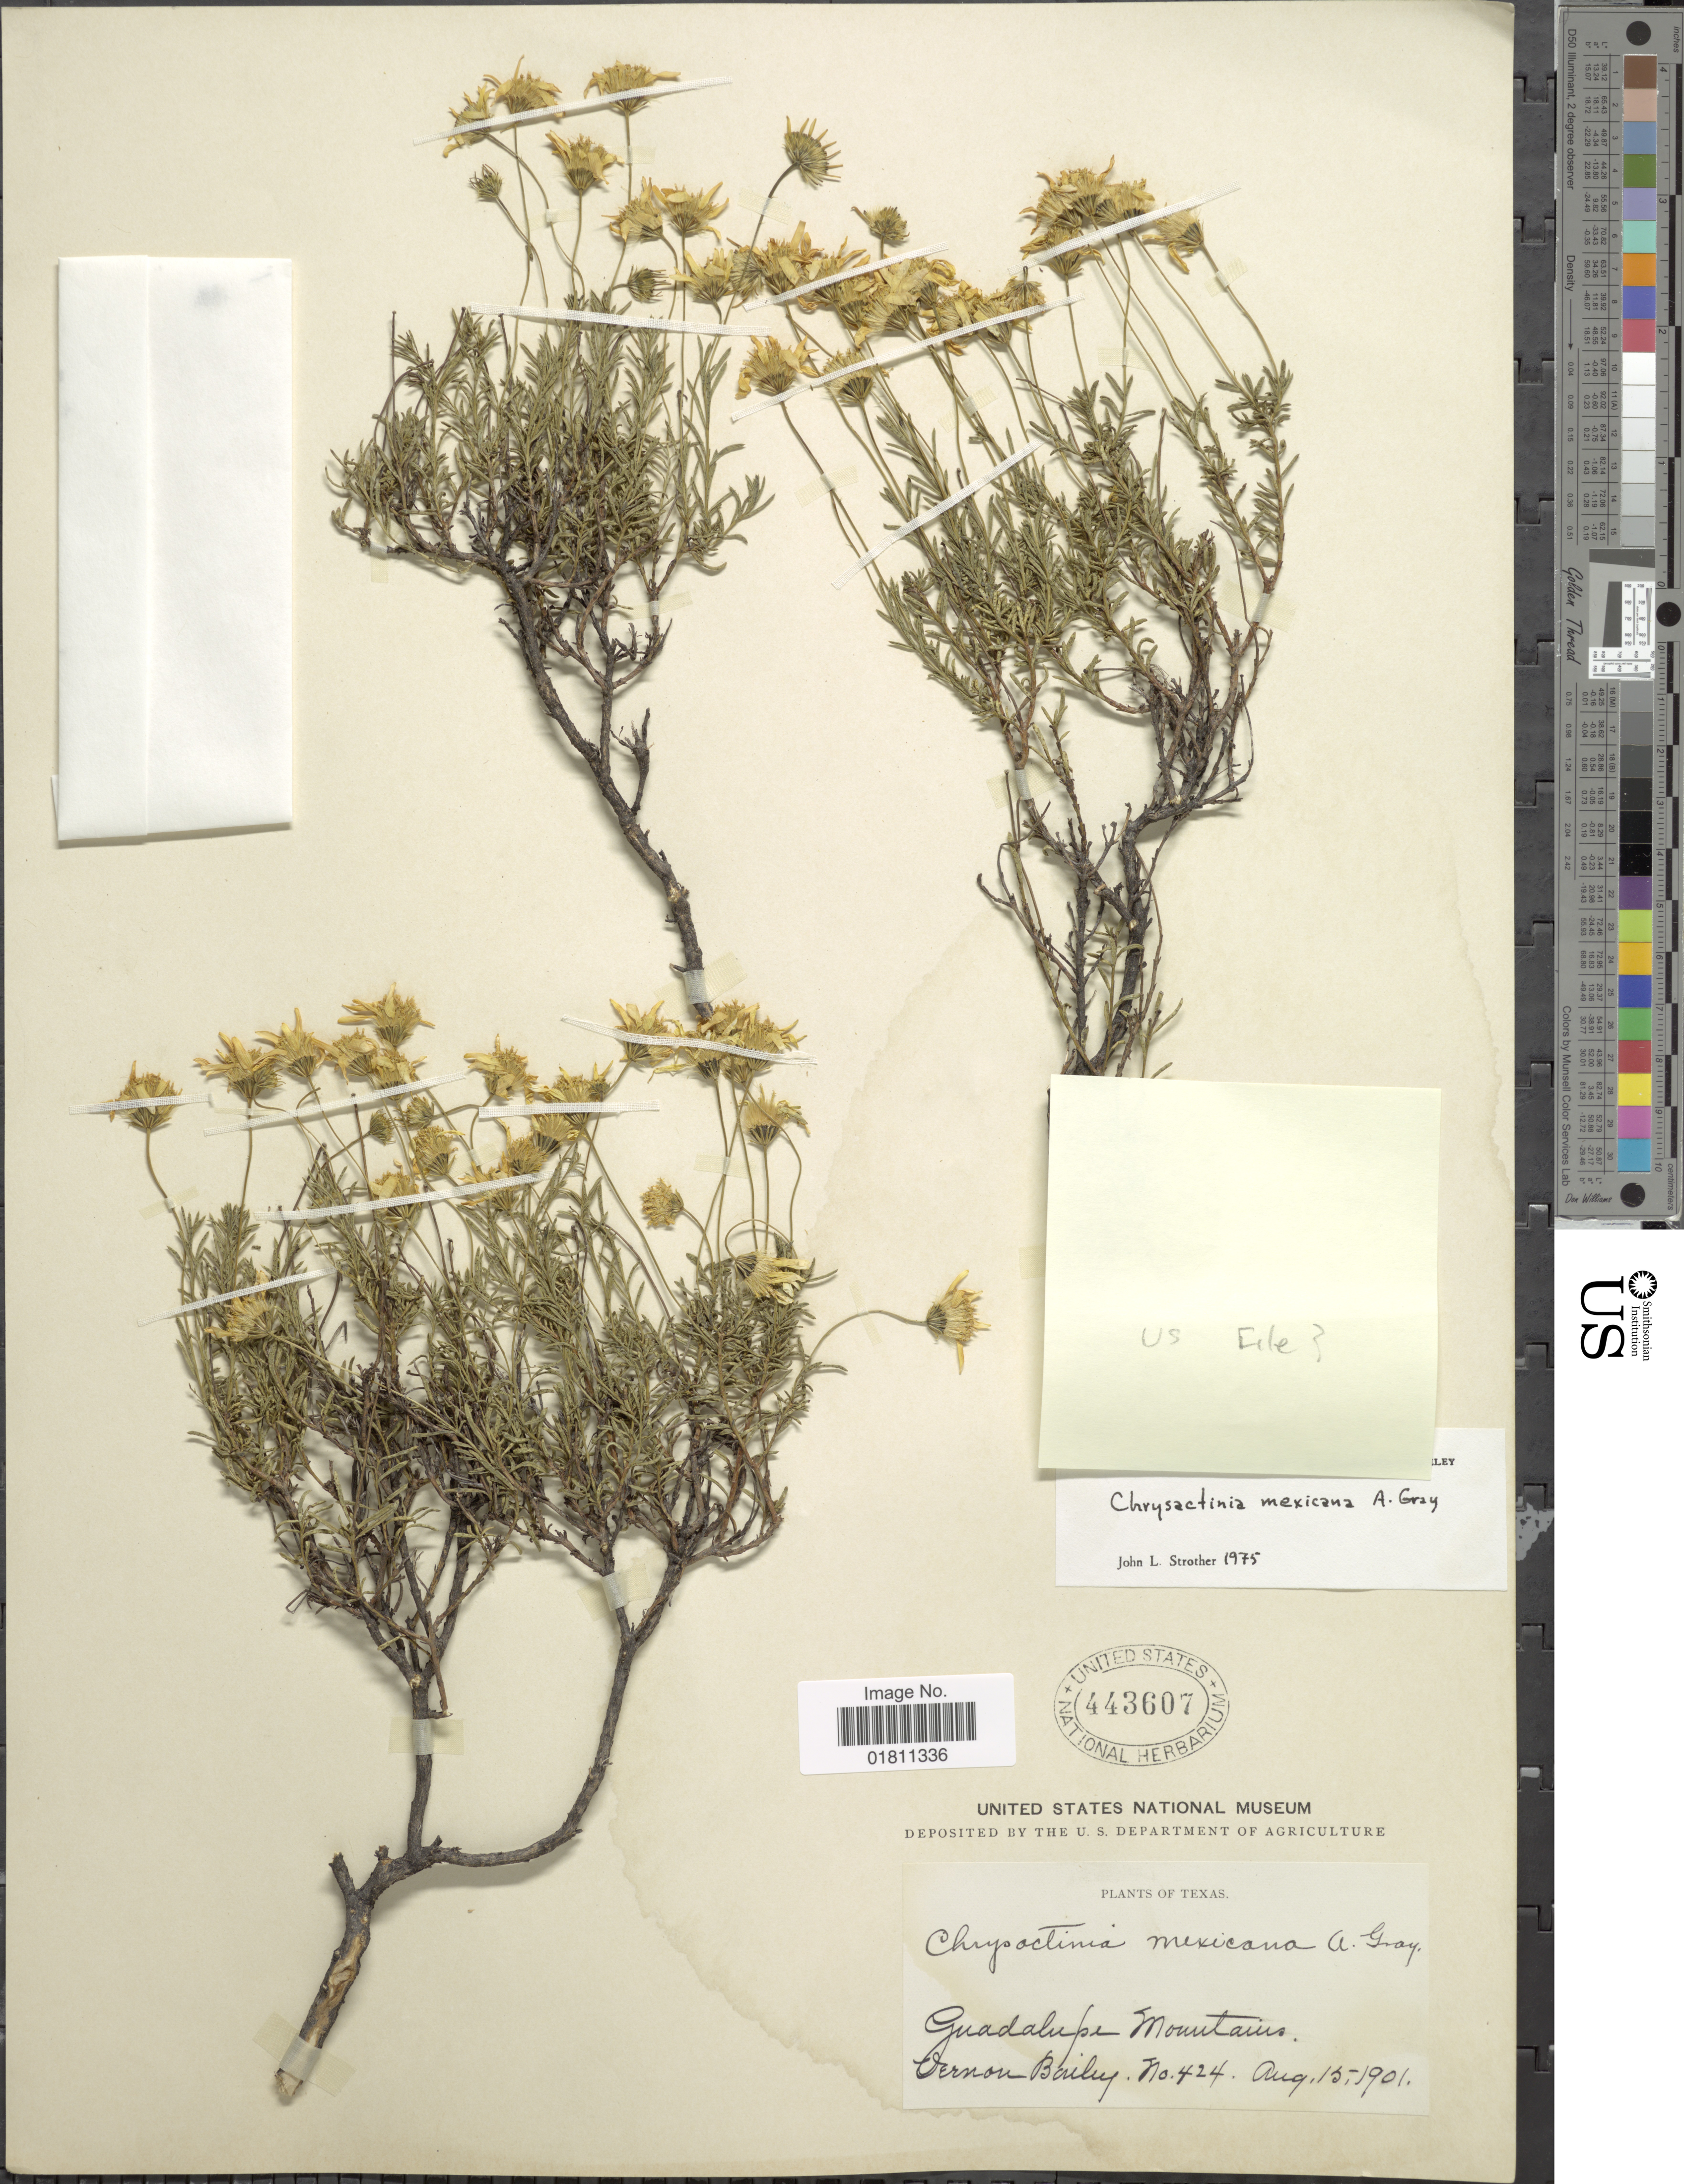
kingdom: Plantae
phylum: Tracheophyta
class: Magnoliopsida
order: Asterales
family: Asteraceae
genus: Chrysactinia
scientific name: Chrysactinia mexicana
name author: A. Gray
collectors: V. O. Bailey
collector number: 424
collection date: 1901-08-15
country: United States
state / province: Texas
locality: Guadalupe Mountains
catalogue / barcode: US 443607